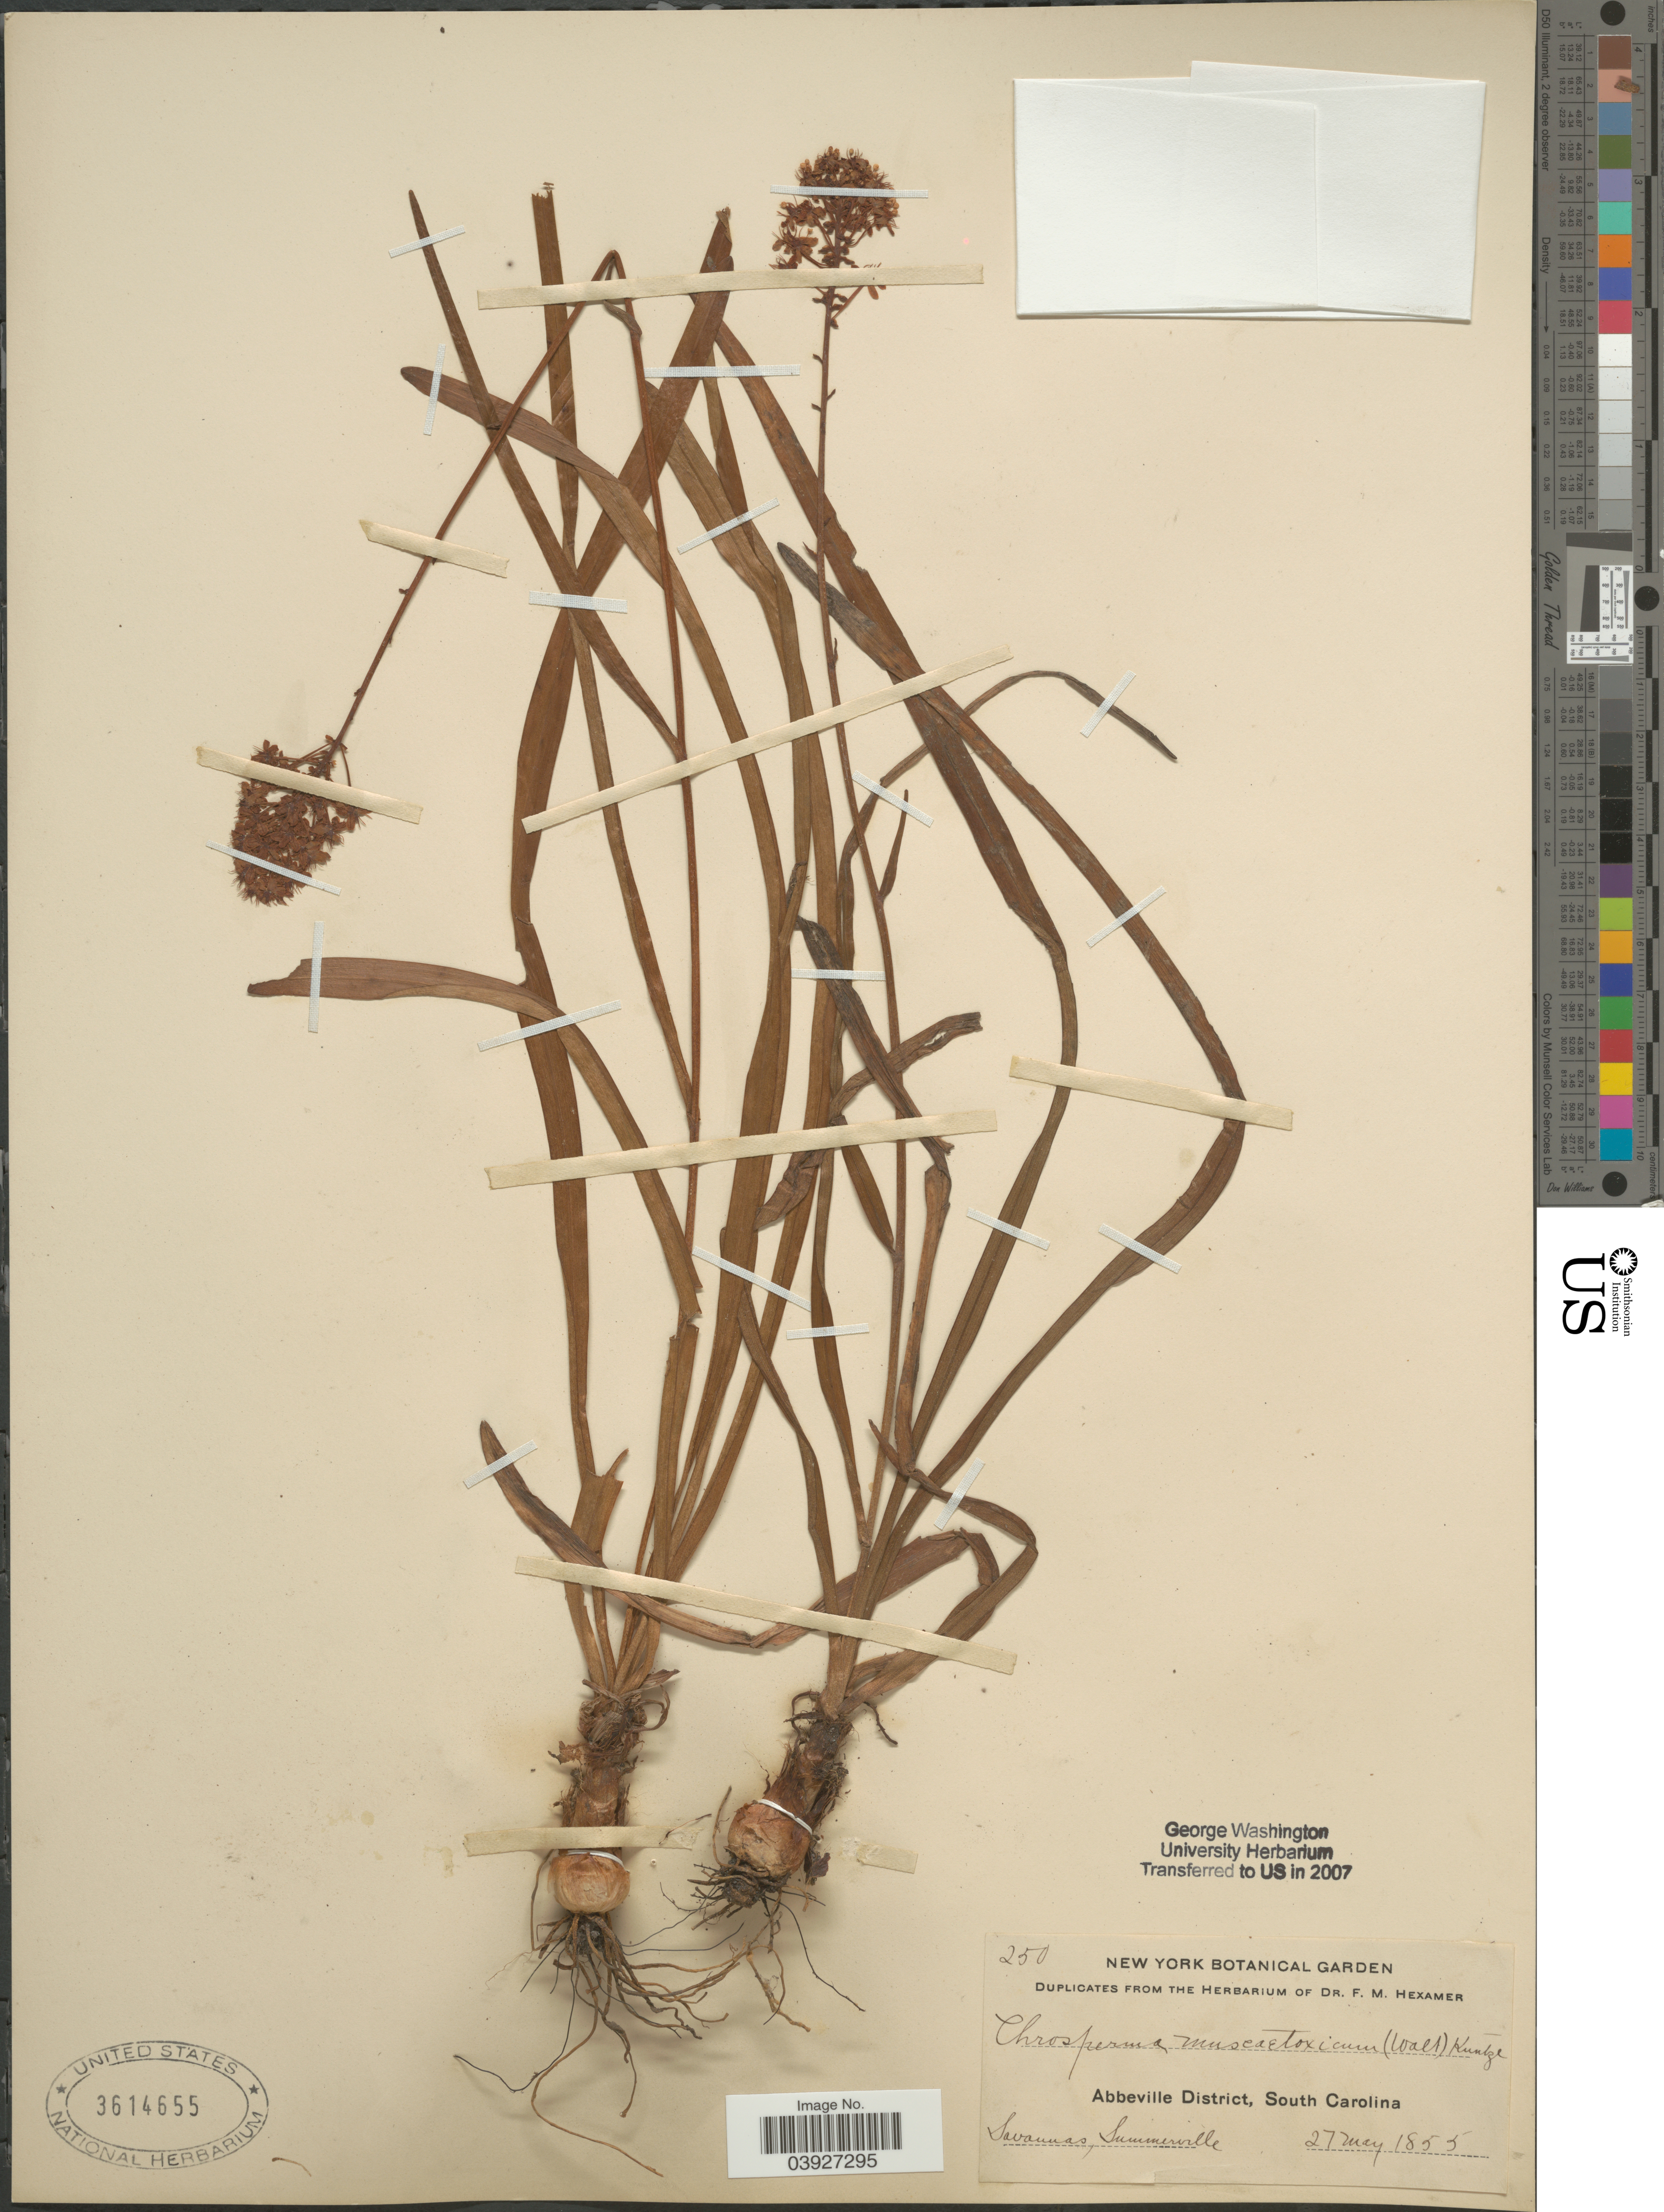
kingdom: Plantae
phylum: Tracheophyta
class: Liliopsida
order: Liliales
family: Melanthiaceae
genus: Amianthium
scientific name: Amianthium muscitoxicum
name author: (Walter) A. Gray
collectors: ex herb. Dr. F. M. Hexamer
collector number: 250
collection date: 1855-05-27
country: United States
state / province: South Carolina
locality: Abbeville District. Savannas, Summerville.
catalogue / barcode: US 3614655